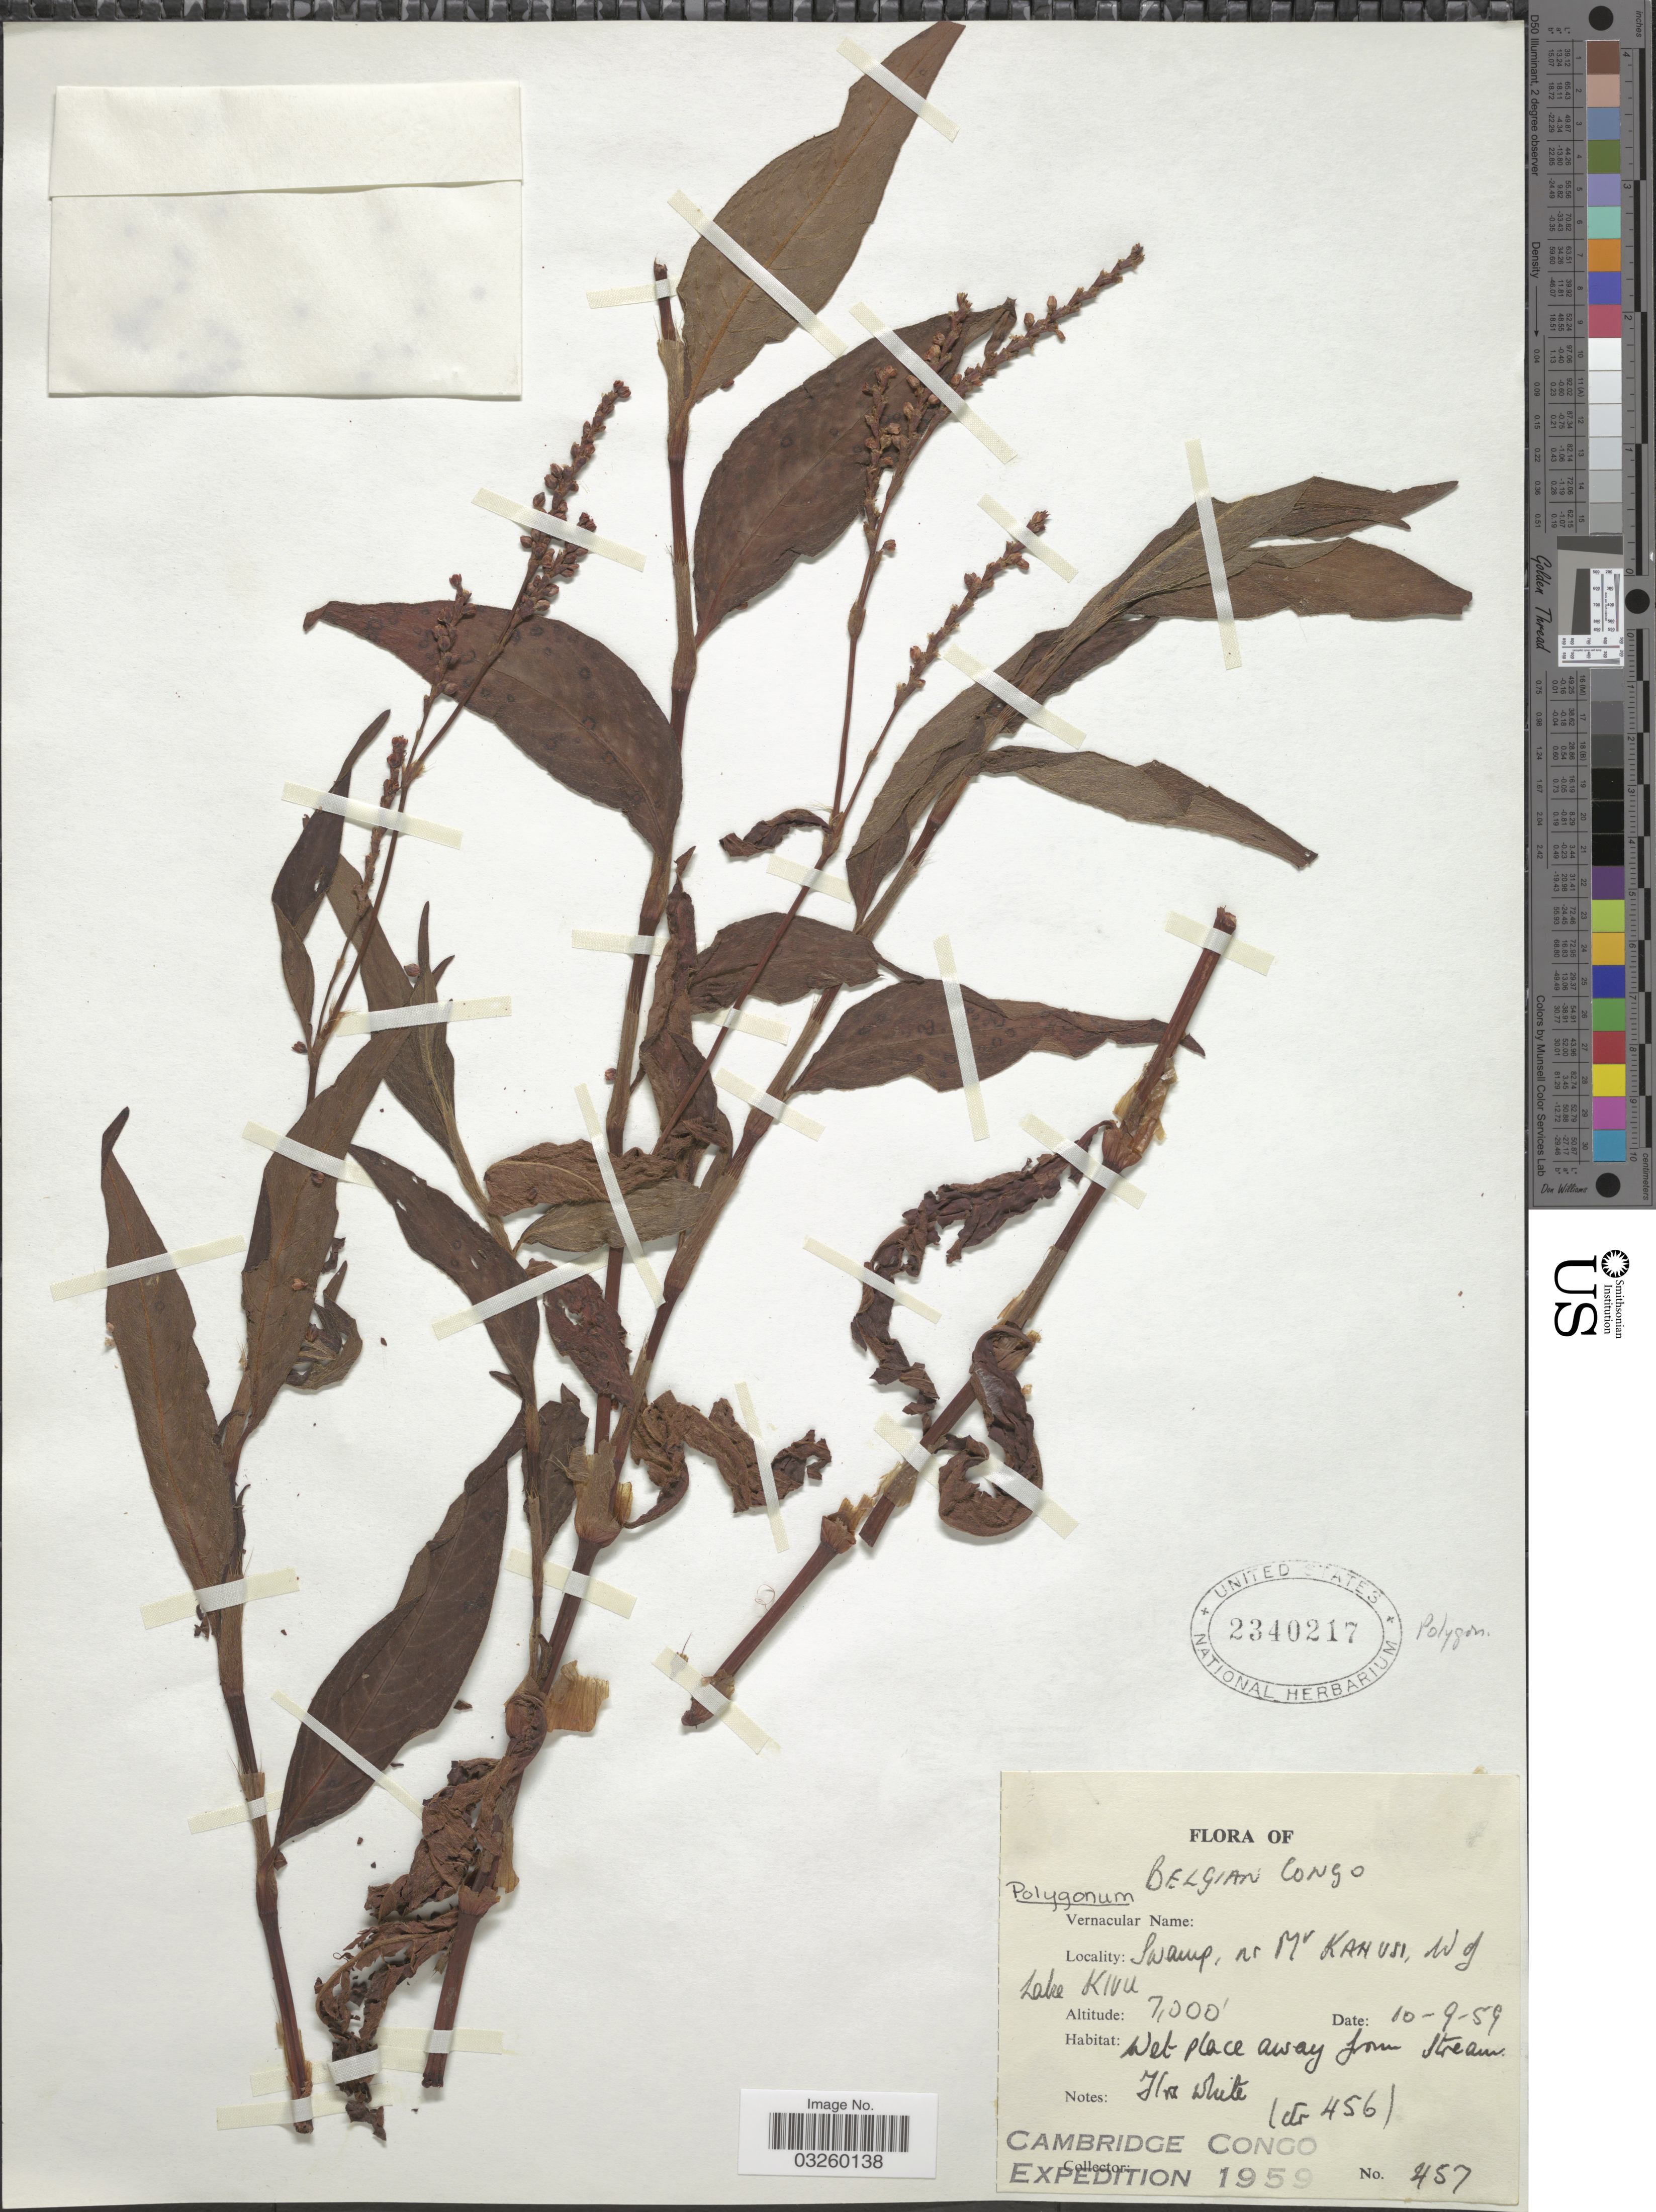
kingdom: Plantae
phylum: Tracheophyta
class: Magnoliopsida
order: Caryophyllales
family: Polygonaceae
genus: Polygonum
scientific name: Polygonum sp.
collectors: Cambridge Congo Expedition 1959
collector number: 457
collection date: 1959-09-10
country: Congo, Democratic Republic of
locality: Belgian Congo. Swamp, nr Nr Kahusi, W of Lake Kivu.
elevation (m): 2134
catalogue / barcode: US 2340217